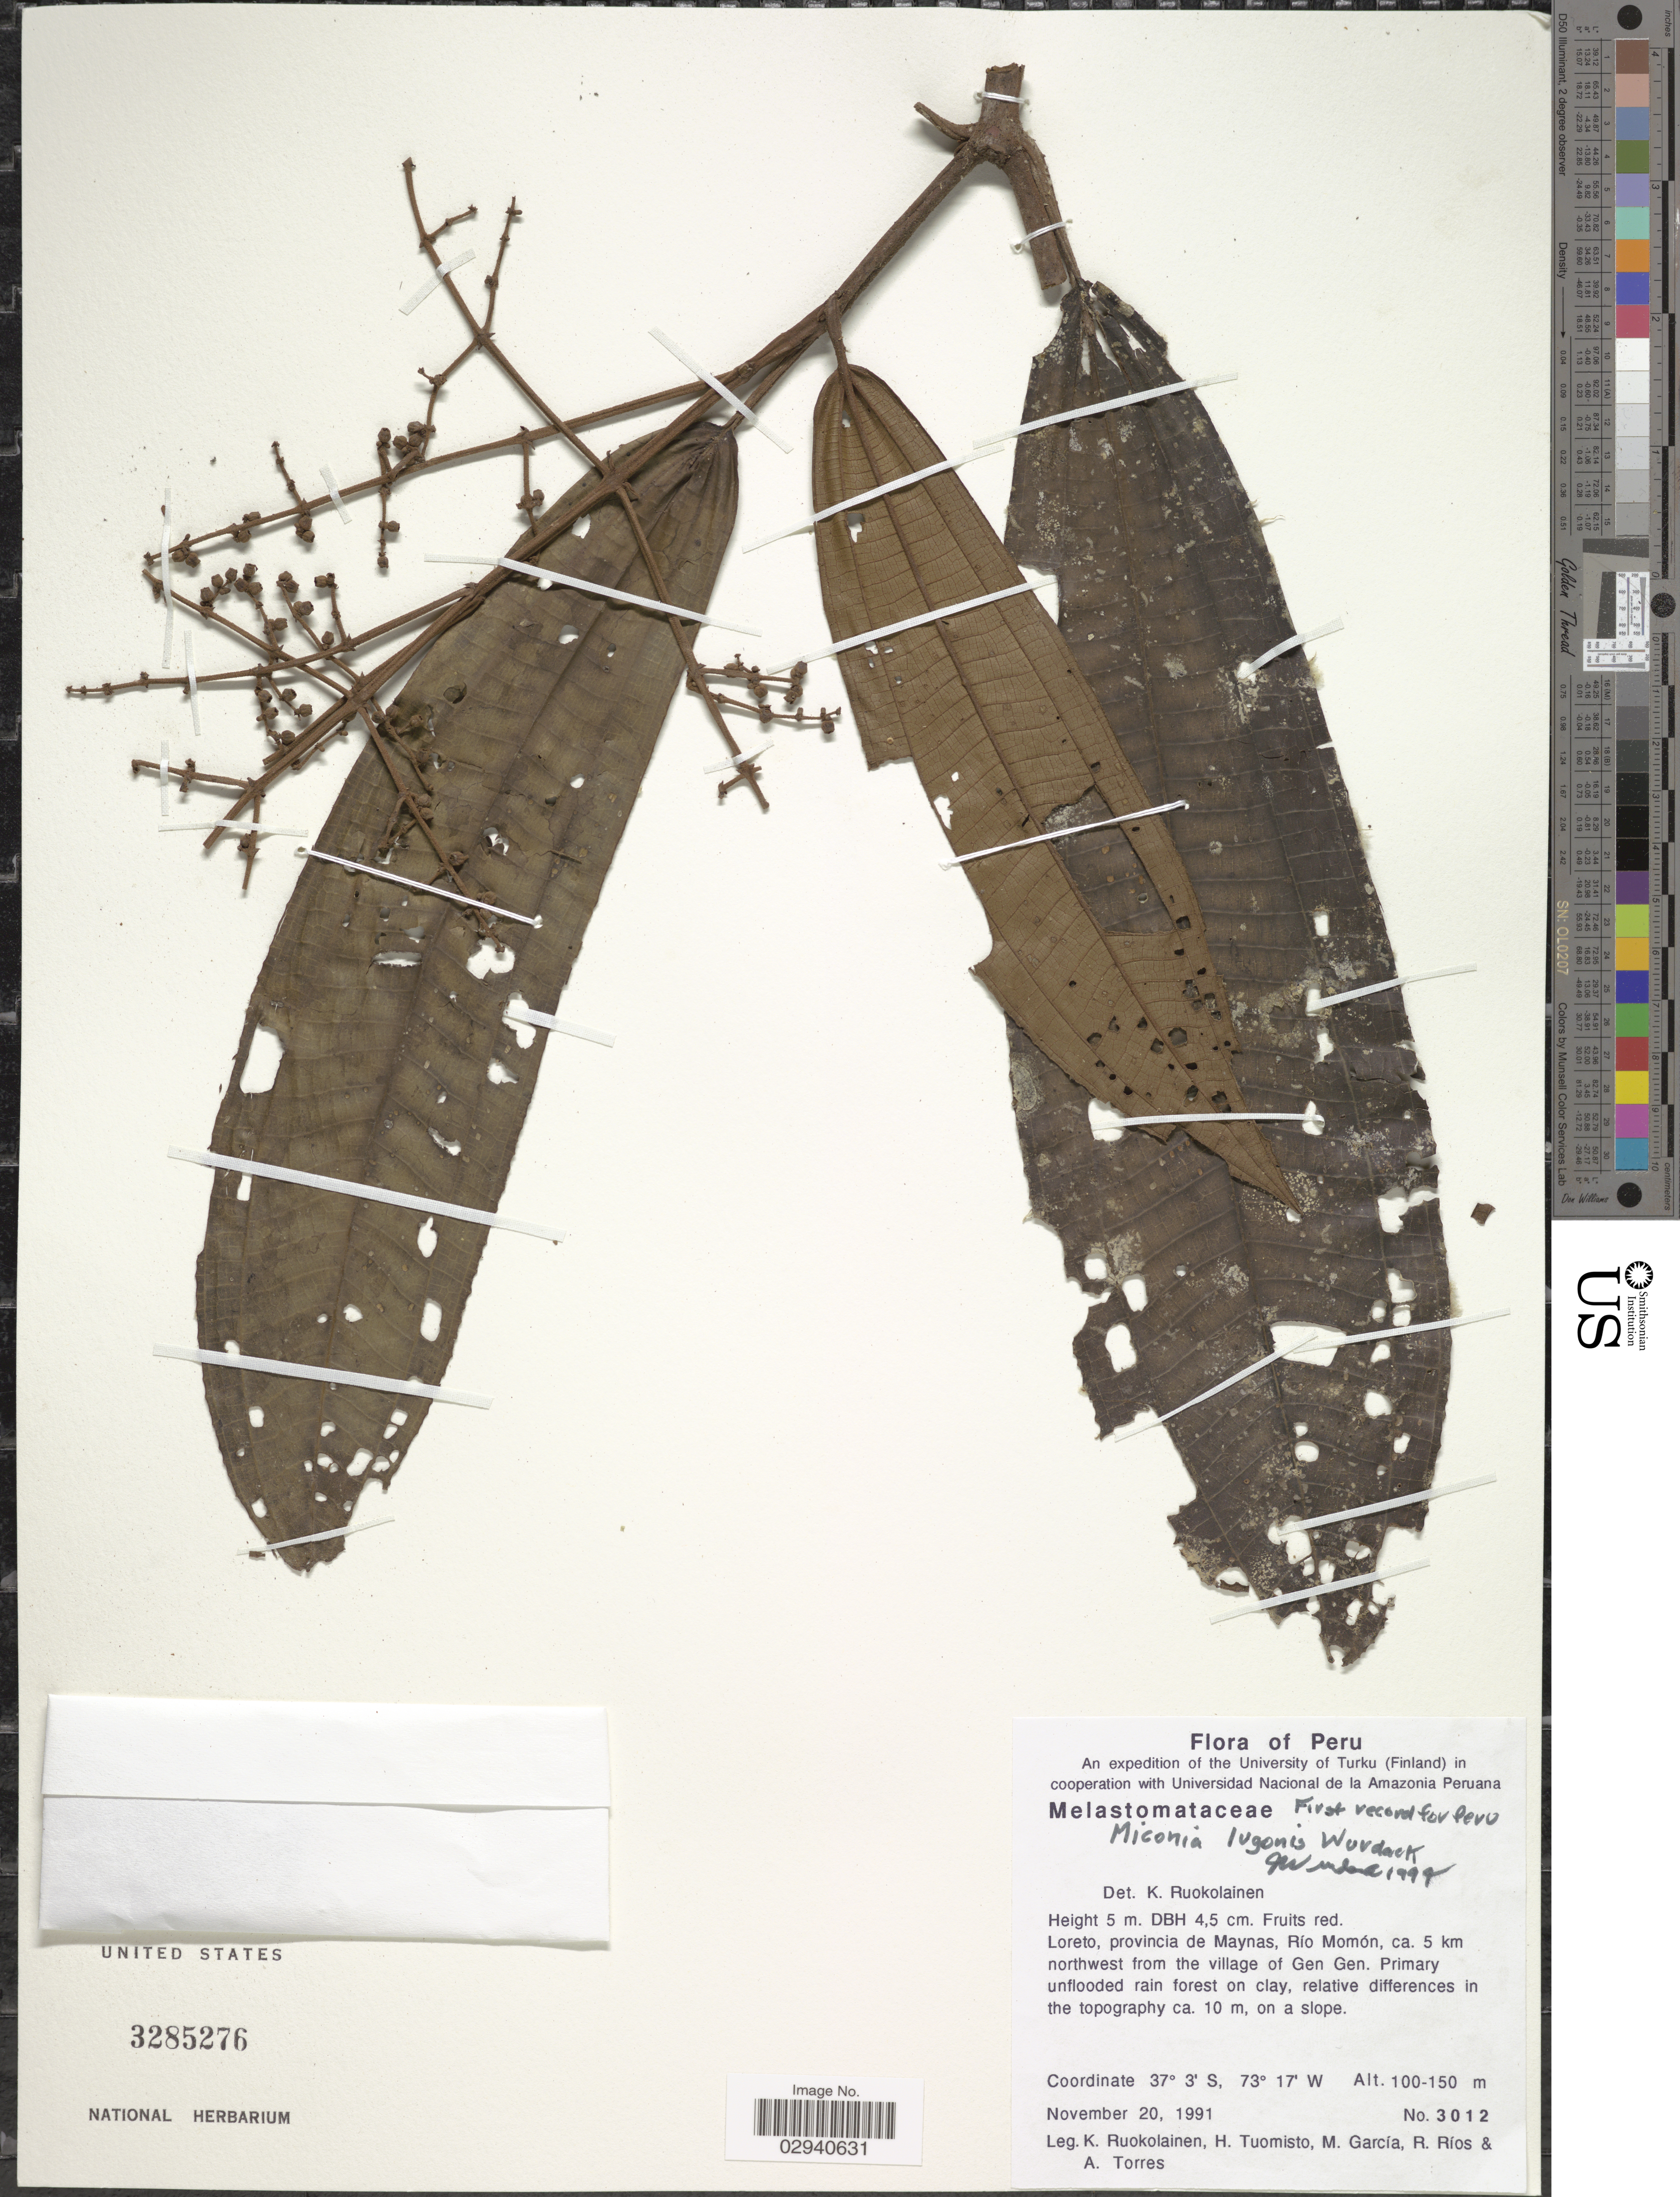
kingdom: Plantae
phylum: Tracheophyta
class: Magnoliopsida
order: Myrtales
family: Melastomataceae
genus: Miconia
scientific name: Miconia lugonis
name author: Wurdack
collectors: K. Ruokolainen, H. Tuomisto, M. Garcia, R. Rios & A. Torres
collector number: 3012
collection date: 1991-11-20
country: Peru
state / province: Loreto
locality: Provincia de Maynas, Río Momón, ca. 5 km northwest from the village of Gen Gen.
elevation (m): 100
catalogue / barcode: US 3285276